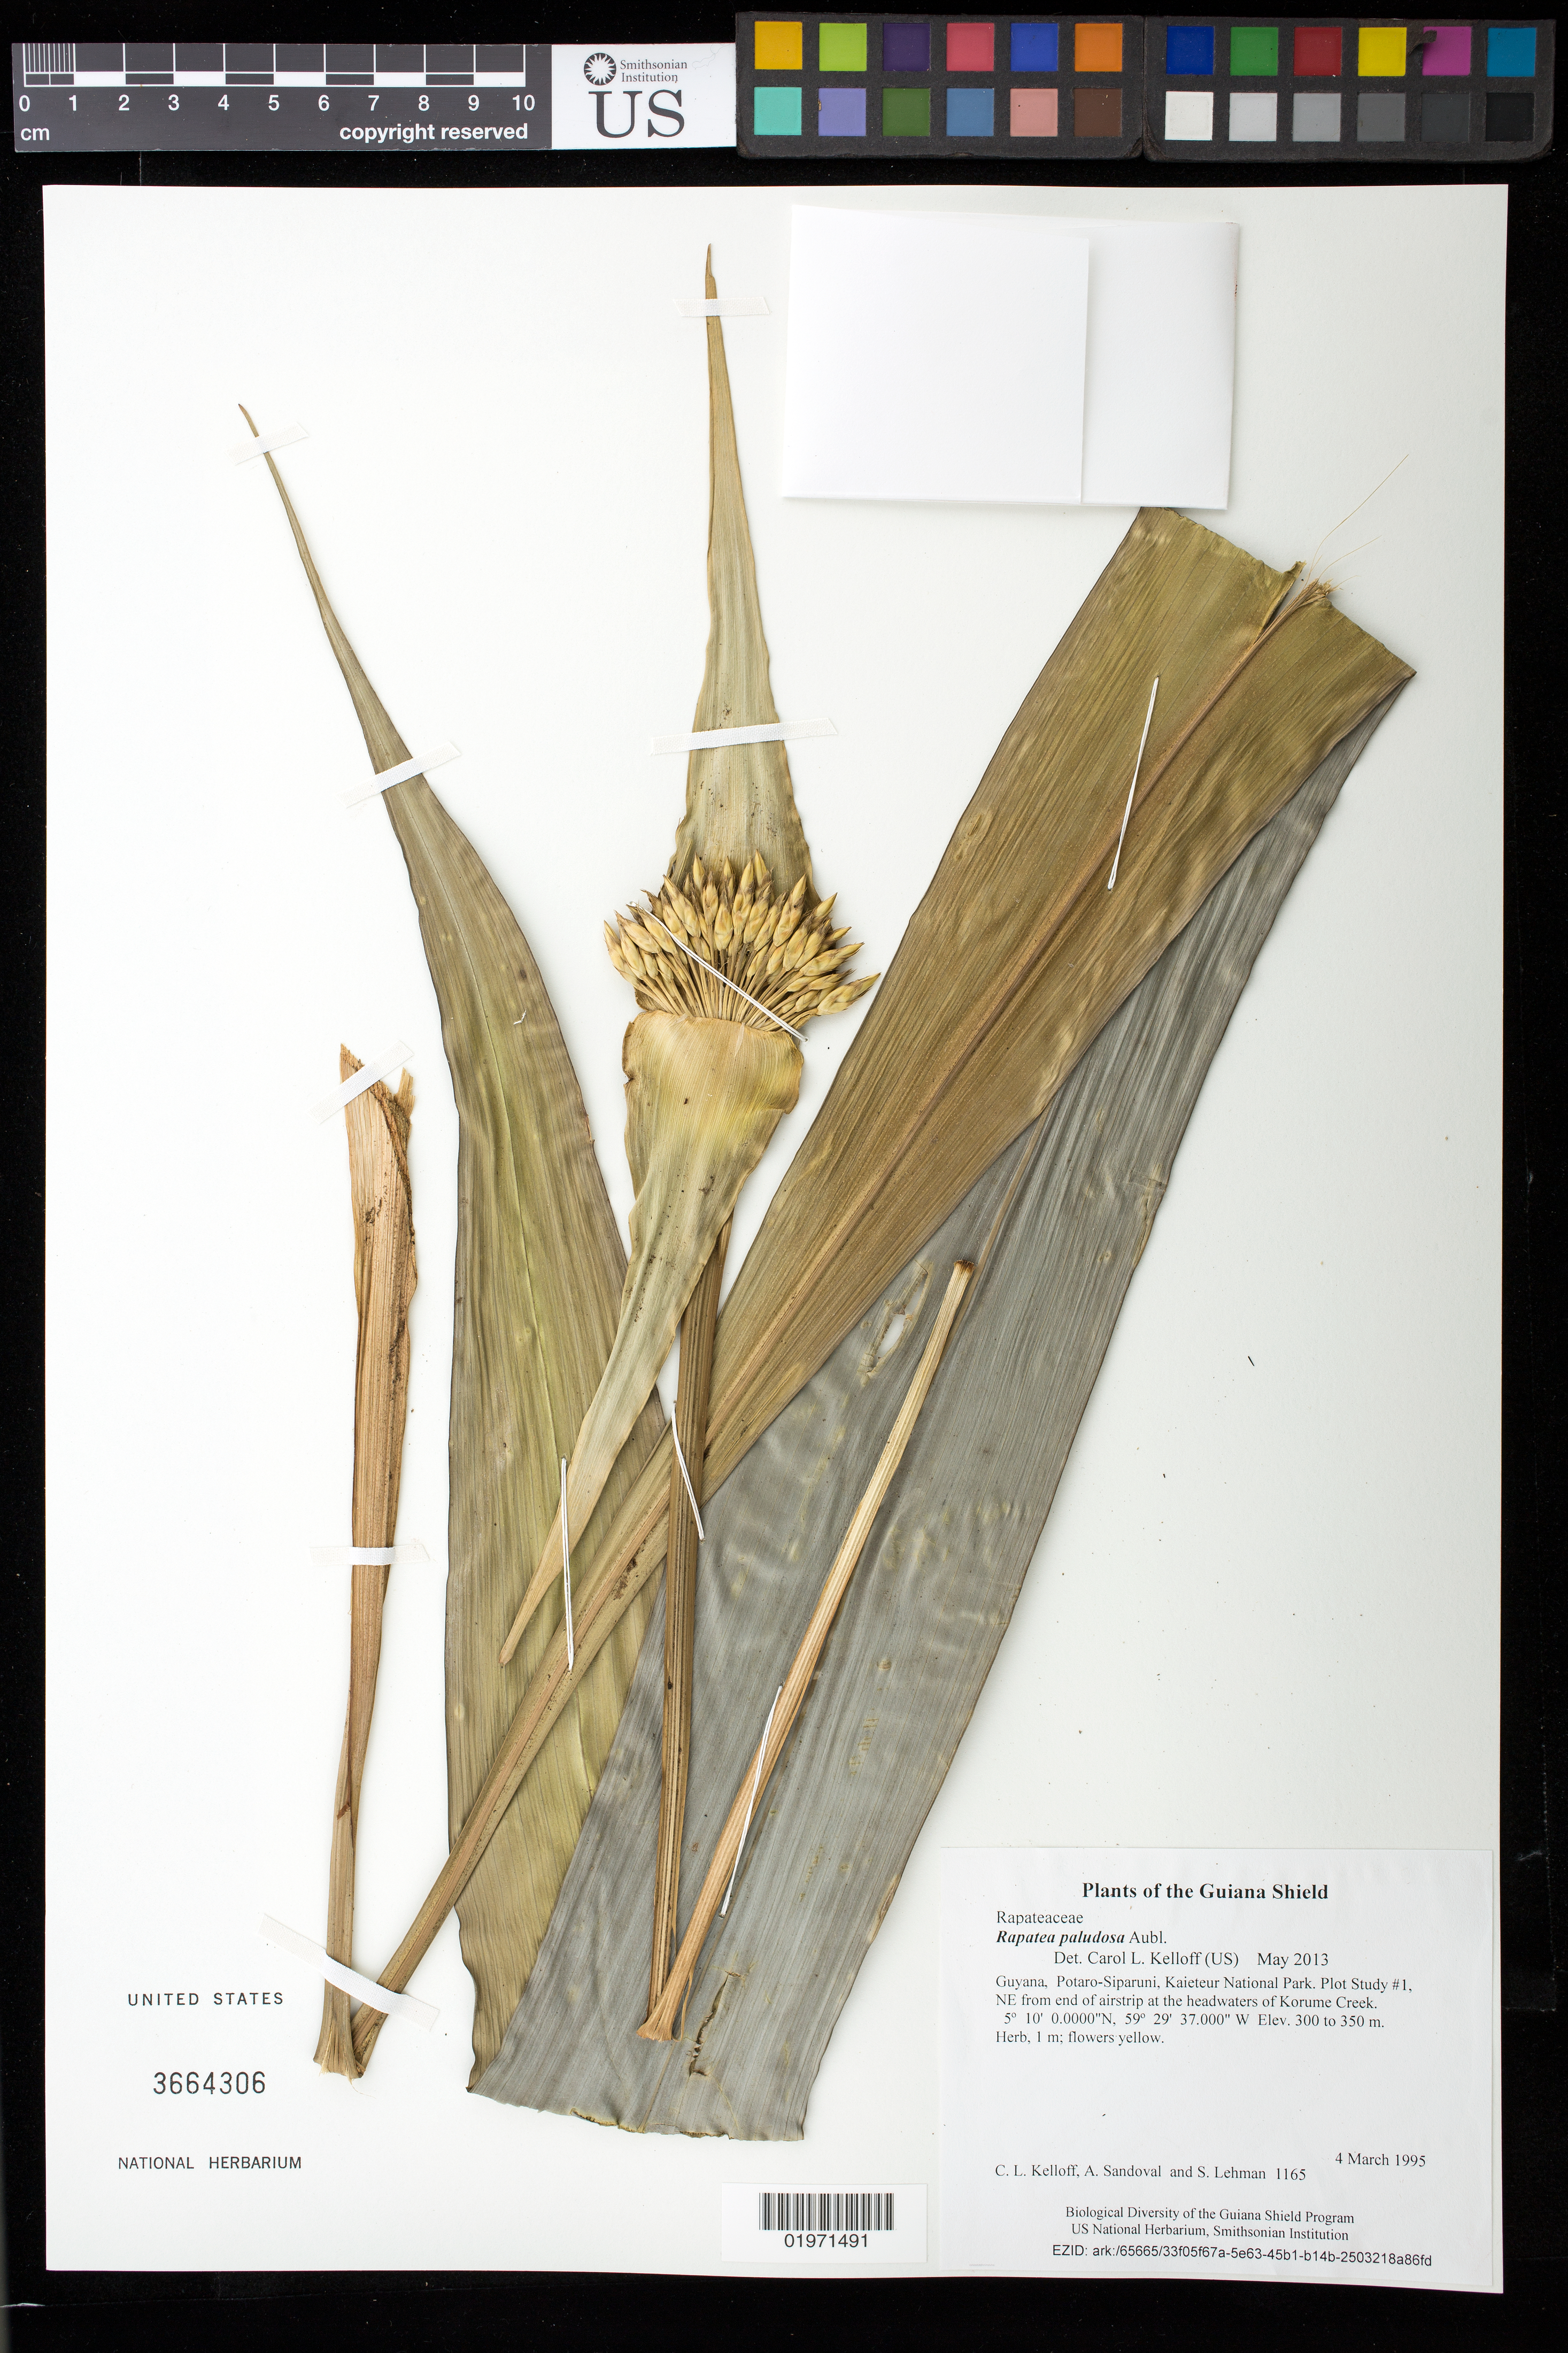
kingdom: Plantae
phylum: Tracheophyta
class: Liliopsida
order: Poales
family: Rapateaceae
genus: Rapatea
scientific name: Rapatea paludosa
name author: Aubl.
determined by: Kelloff, Carol L., (US), Smithsonian Institution - National Museum of Natural History (UNITED STATES)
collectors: C. L. Kelloff, A. Sandoval & S. Lehman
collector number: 1165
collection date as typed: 4 March 1995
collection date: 1995-03-04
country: Guyana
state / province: Potaro-Siparuni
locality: Kaieteur National Park. Plot Study #1, NE from end of airstrip at the headwaters of Korume Creek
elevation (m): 300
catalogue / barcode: US 3664306